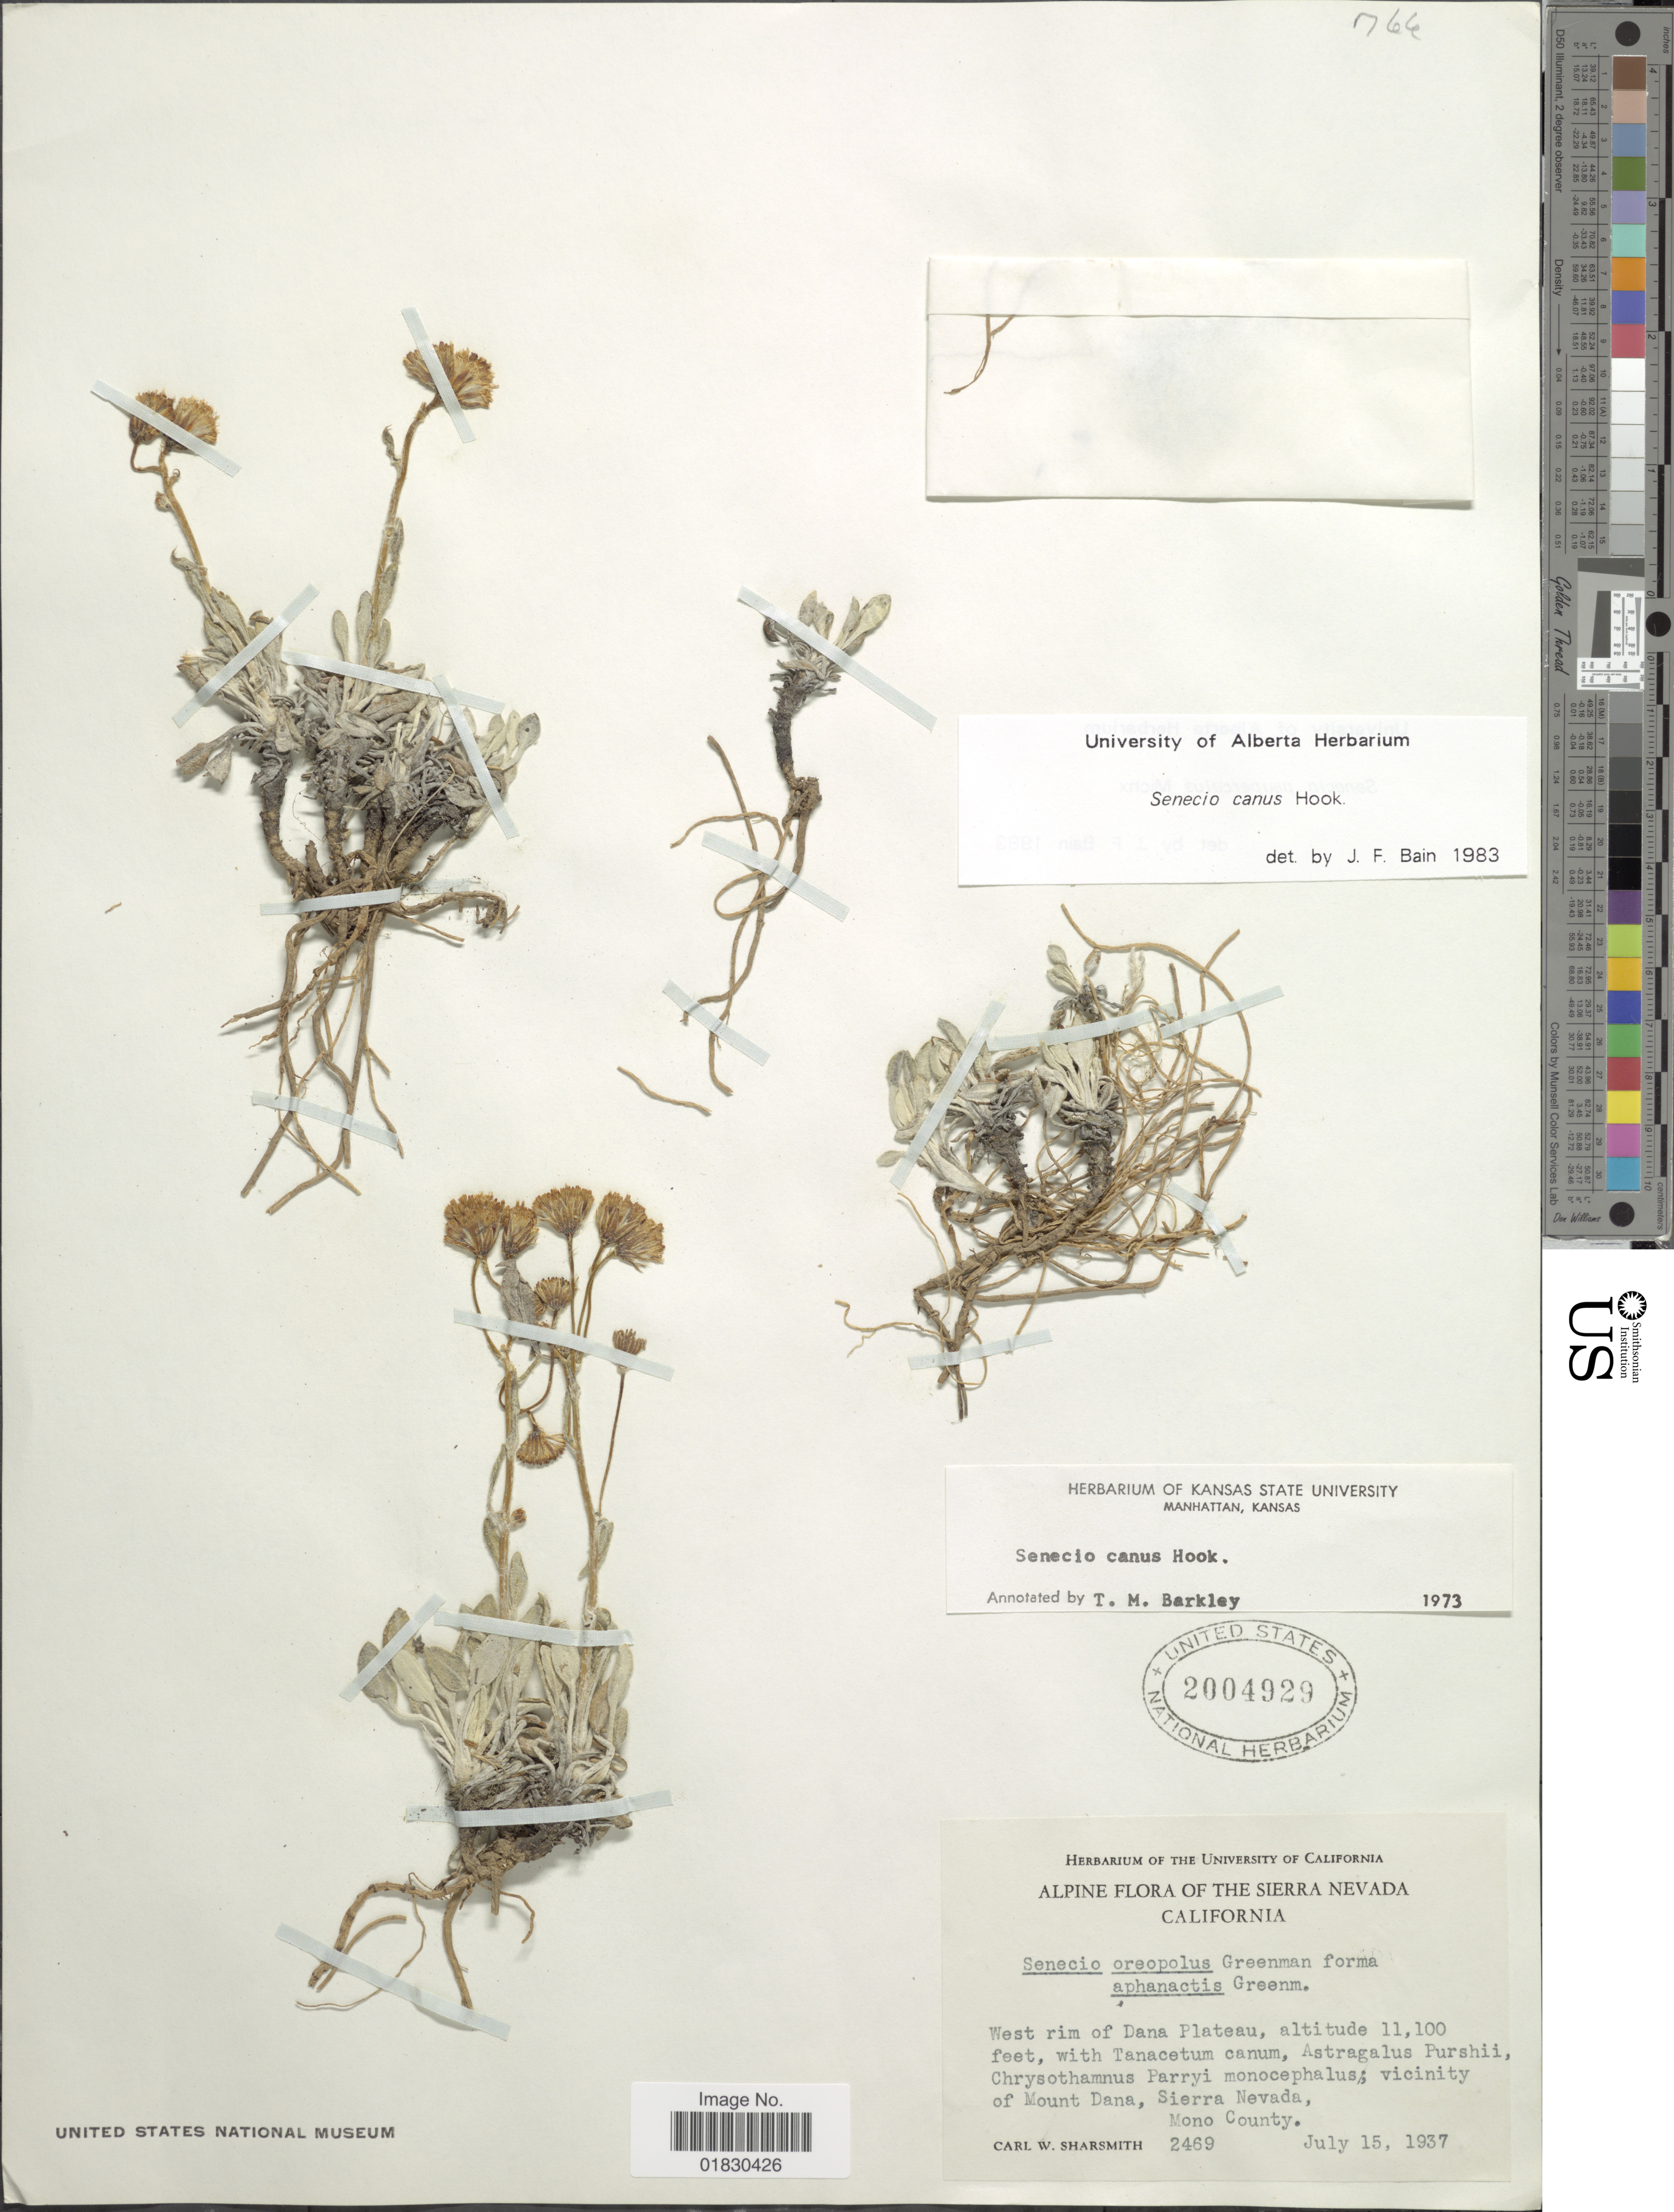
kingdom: Plantae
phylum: Tracheophyta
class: Magnoliopsida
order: Asterales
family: Asteraceae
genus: Packera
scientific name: Packera cana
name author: (Hook.) W.A. Weber & Á. Löve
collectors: C. Sharsmith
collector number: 2469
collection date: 1937-07-15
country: United States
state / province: California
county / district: Mono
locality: The Sierra Nevada, California, West rim of Dana Plateau, Vicinity of Mount Dana, Sierra Nevada, Mono County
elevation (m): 3383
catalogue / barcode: US 2004929